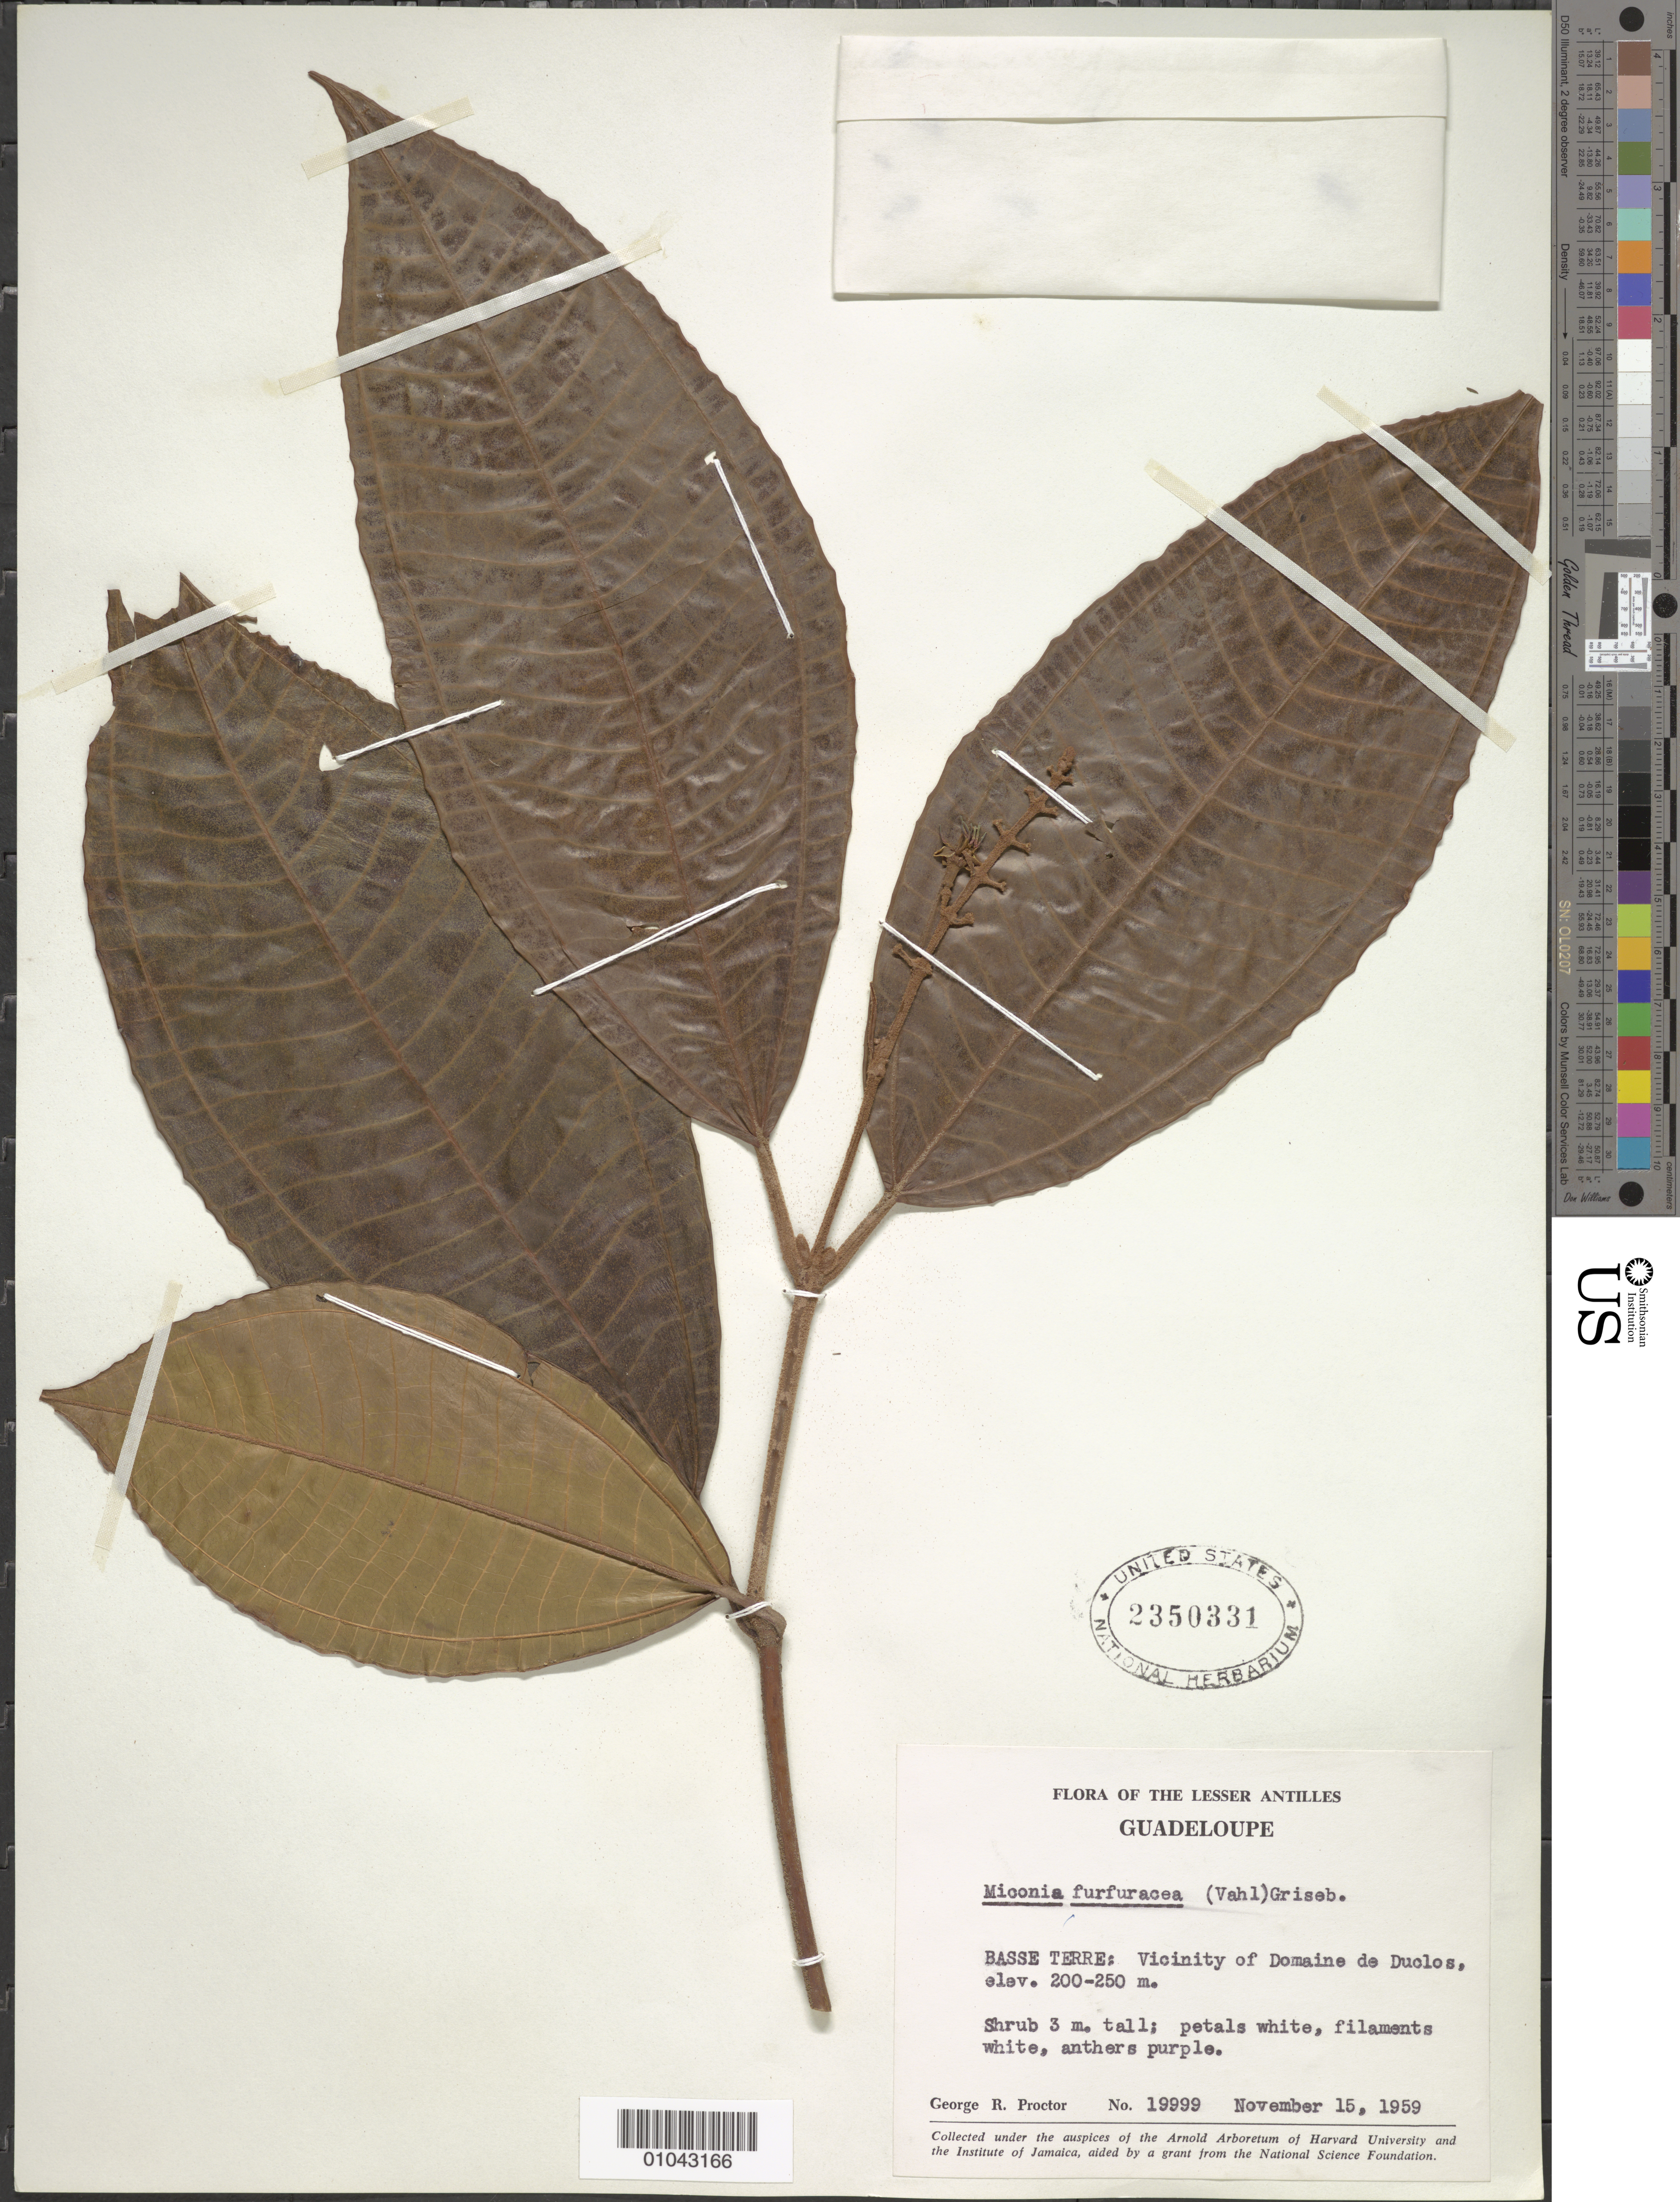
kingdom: Plantae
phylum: Tracheophyta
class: Magnoliopsida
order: Myrtales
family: Melastomataceae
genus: Miconia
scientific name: Miconia furfuracea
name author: (Vahl) Griseb.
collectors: G. R. Proctor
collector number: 19999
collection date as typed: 15 Nov 1959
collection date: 1959-11-15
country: Guadeloupe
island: Basse Terre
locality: Domaine de Duclos vicinity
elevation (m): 200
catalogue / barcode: US 2350331